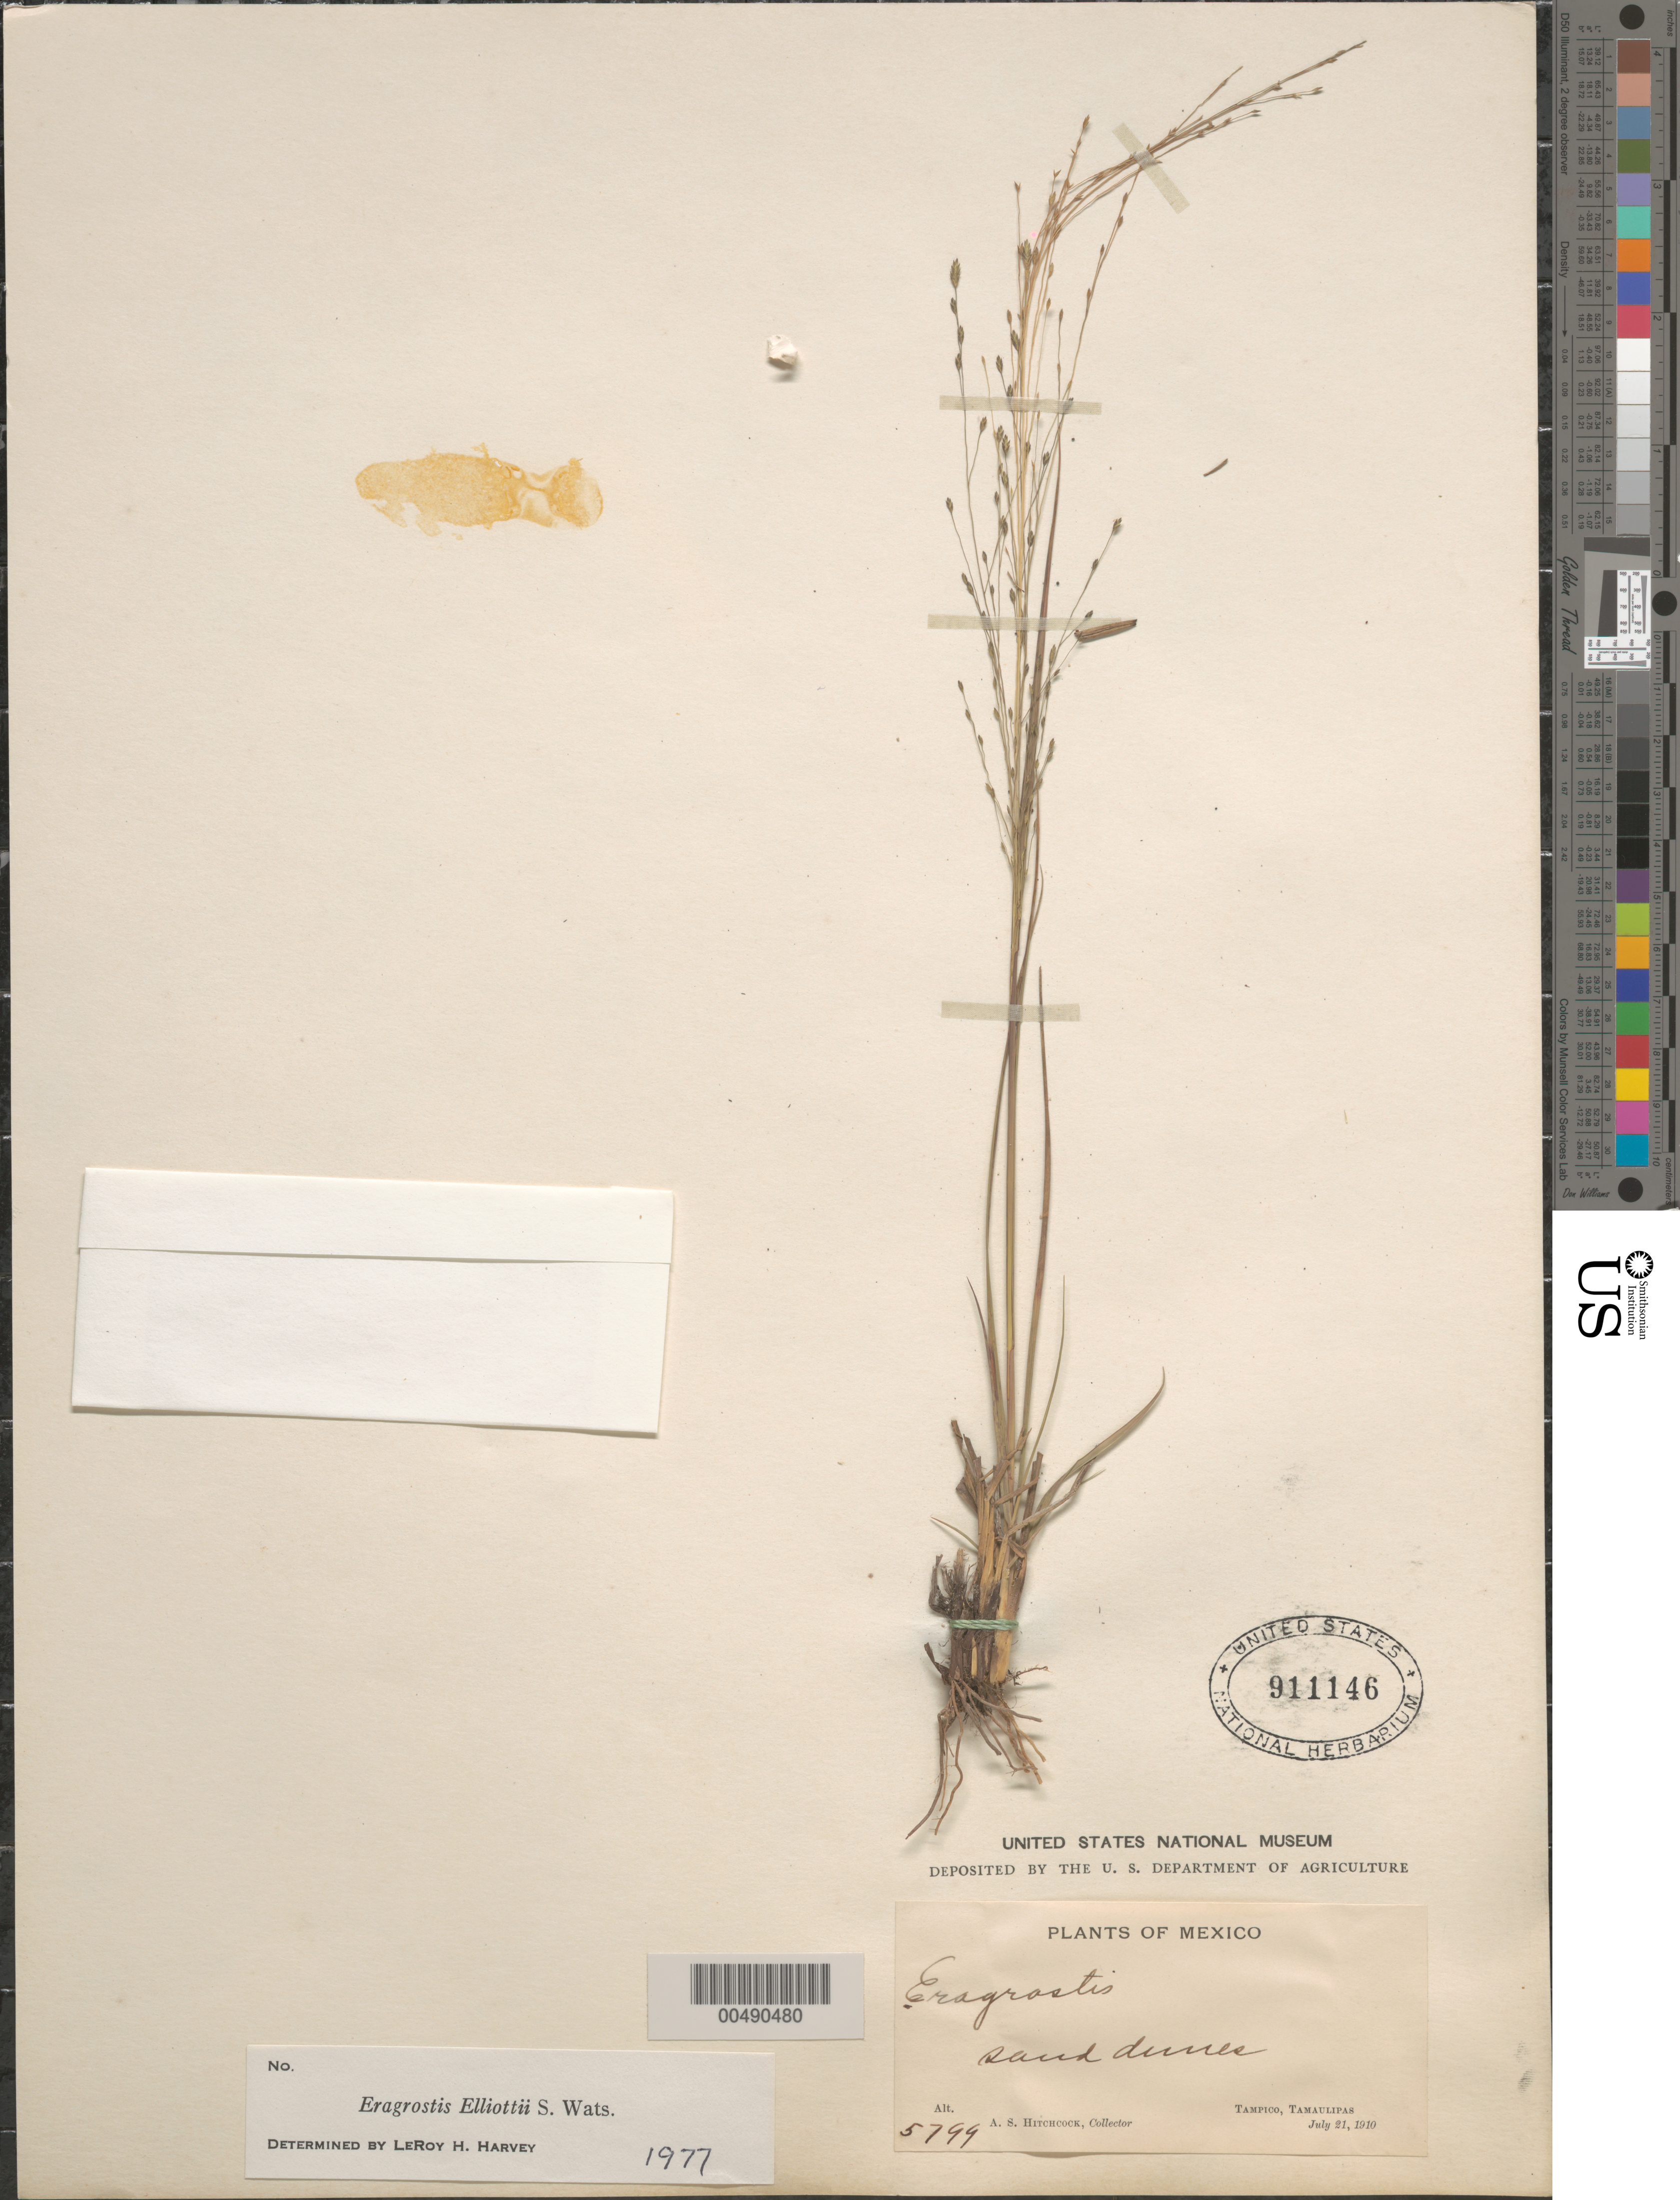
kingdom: Plantae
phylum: Tracheophyta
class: Liliopsida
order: Poales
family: Poaceae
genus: Eragrostis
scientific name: Eragrostis elliottii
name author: S. Watson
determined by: Harvey, L. H.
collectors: A. S. Hitchcock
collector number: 5799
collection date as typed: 21 Jul 1910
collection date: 1910-07-21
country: Mexico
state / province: Tamaulipas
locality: Tampico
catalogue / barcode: US 911146